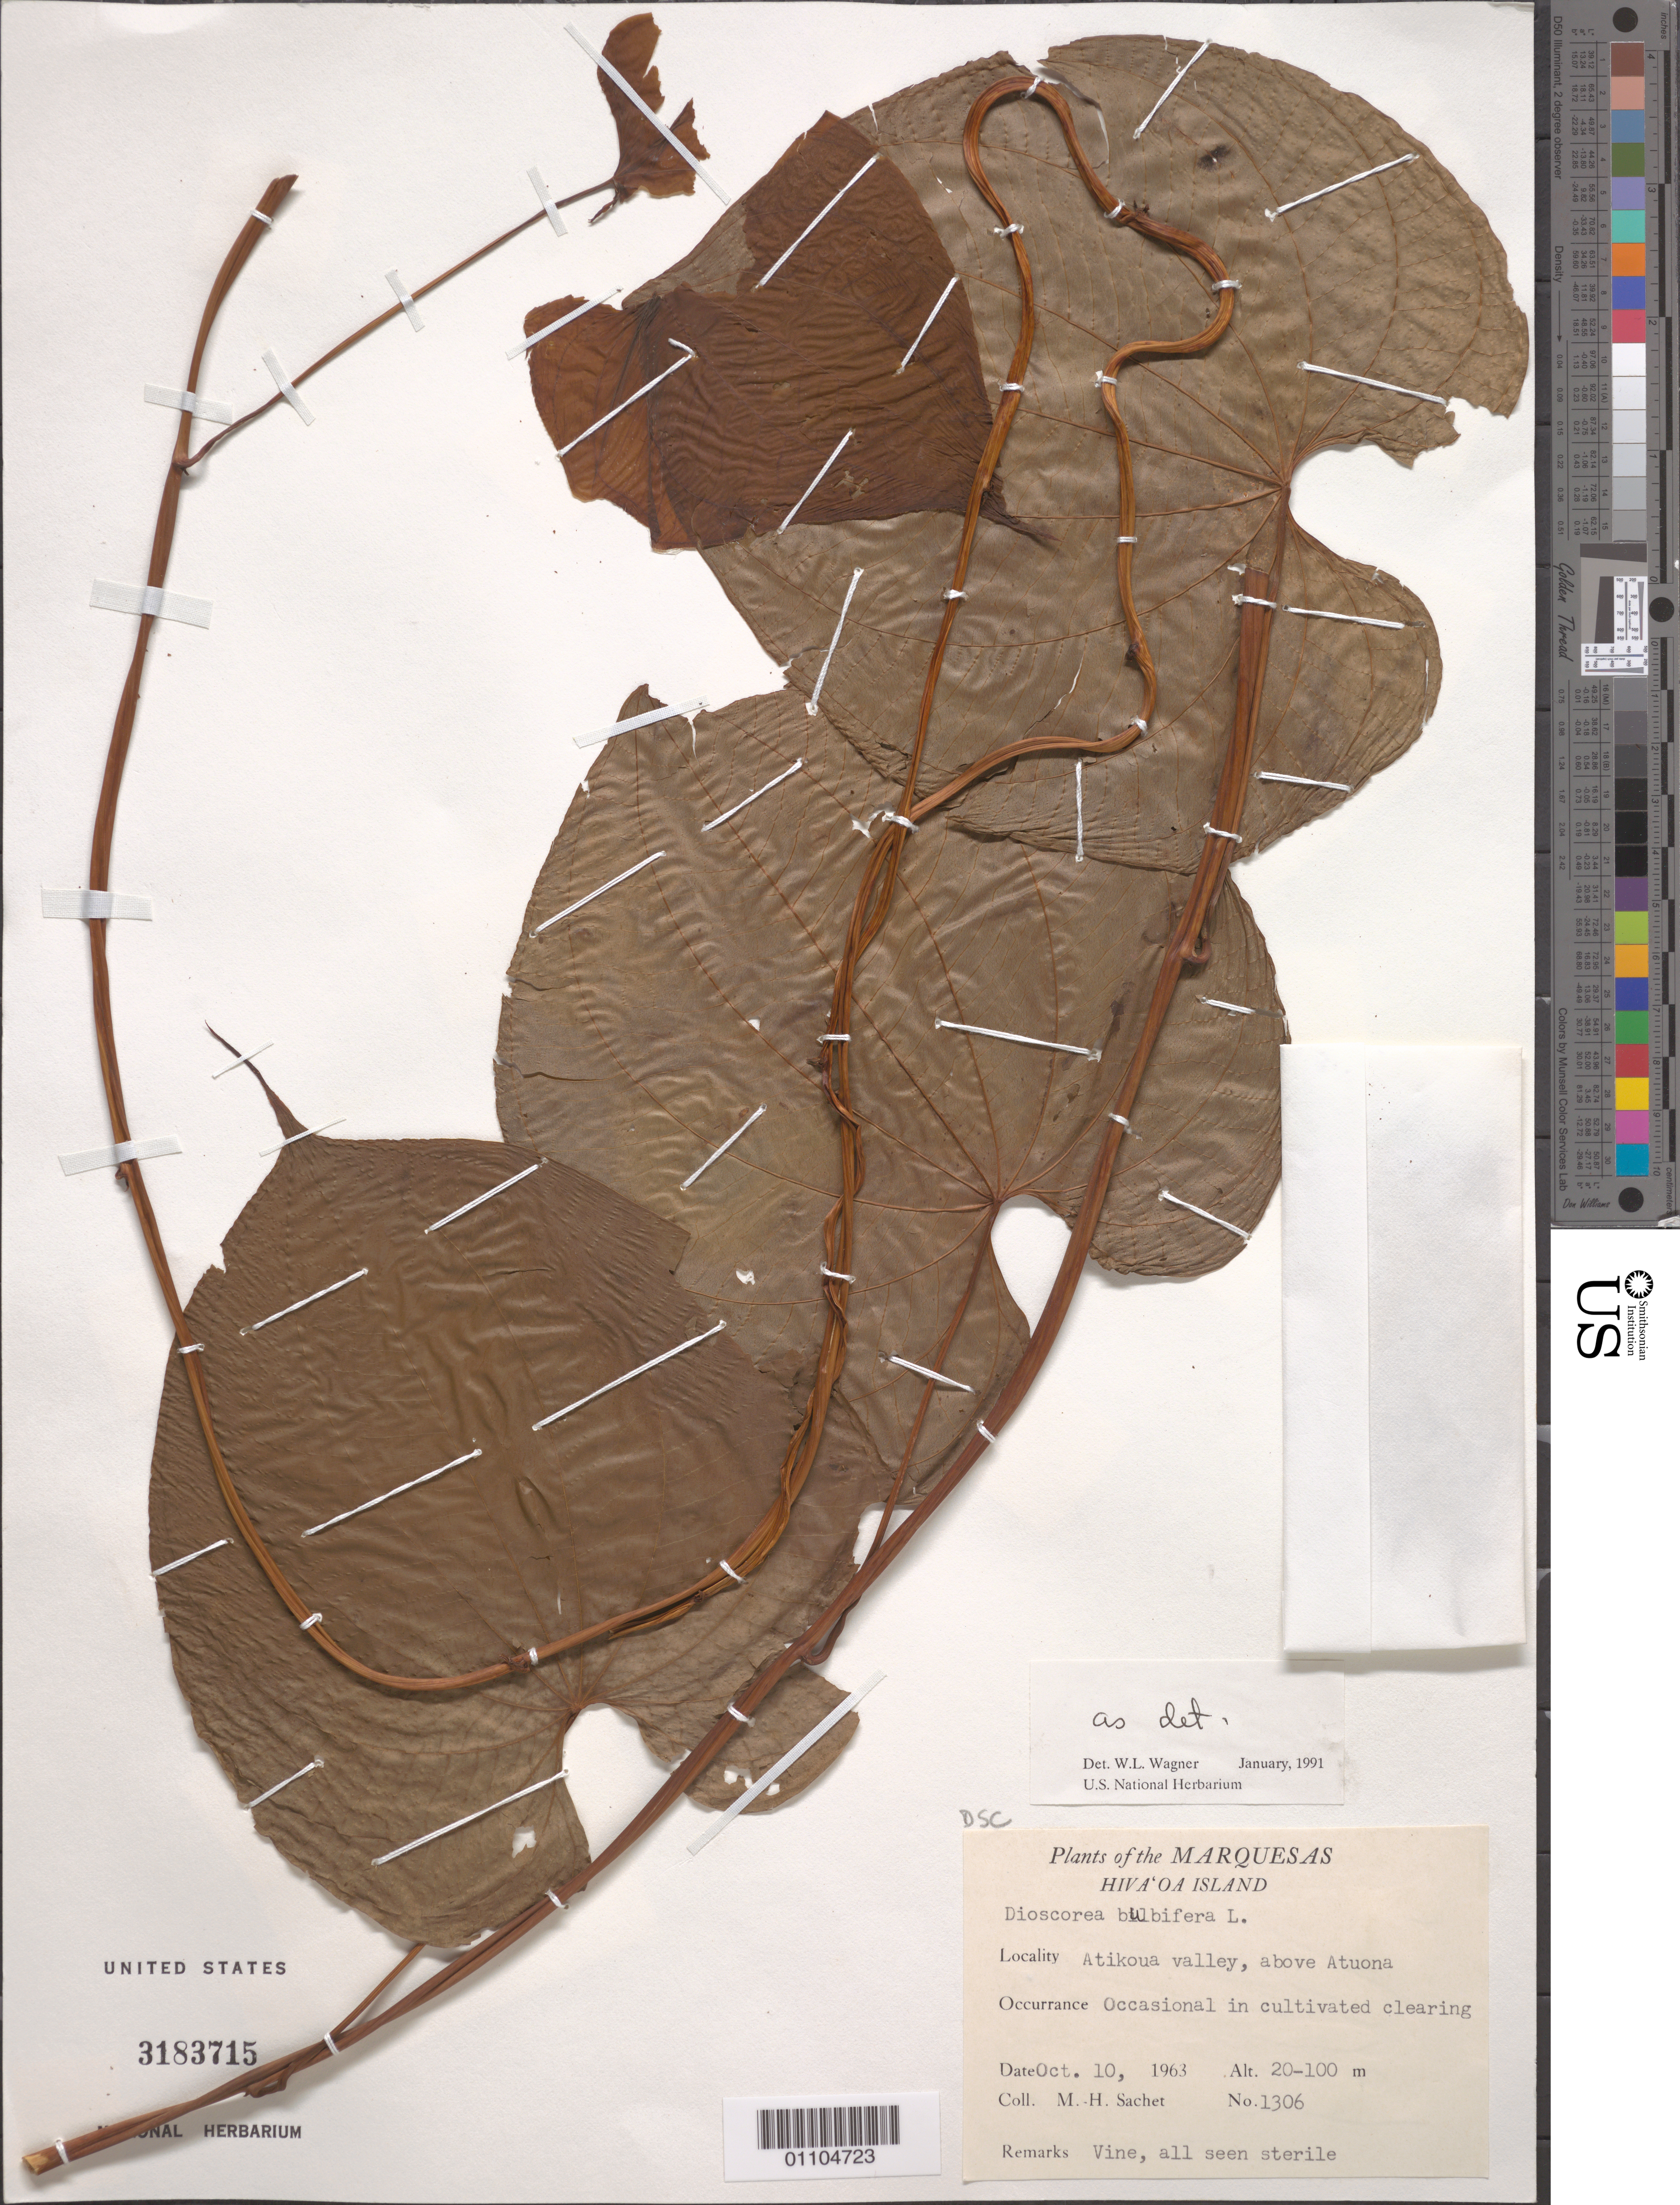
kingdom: Plantae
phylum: Tracheophyta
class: Liliopsida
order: Dioscoreales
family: Dioscoreaceae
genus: Dioscorea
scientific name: Dioscorea bulbifera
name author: L.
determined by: Wagner, W. L., (BOT), Smithsonian Institution - National Museum of Natural History (UNITED STATES)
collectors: M.-H. Sachet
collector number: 1306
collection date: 1963-10-10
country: French Polynesia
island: Hiva Oa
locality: Atikoua valley, above Atuona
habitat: Occasional in cultivated clearing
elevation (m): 20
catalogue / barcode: US 3183715